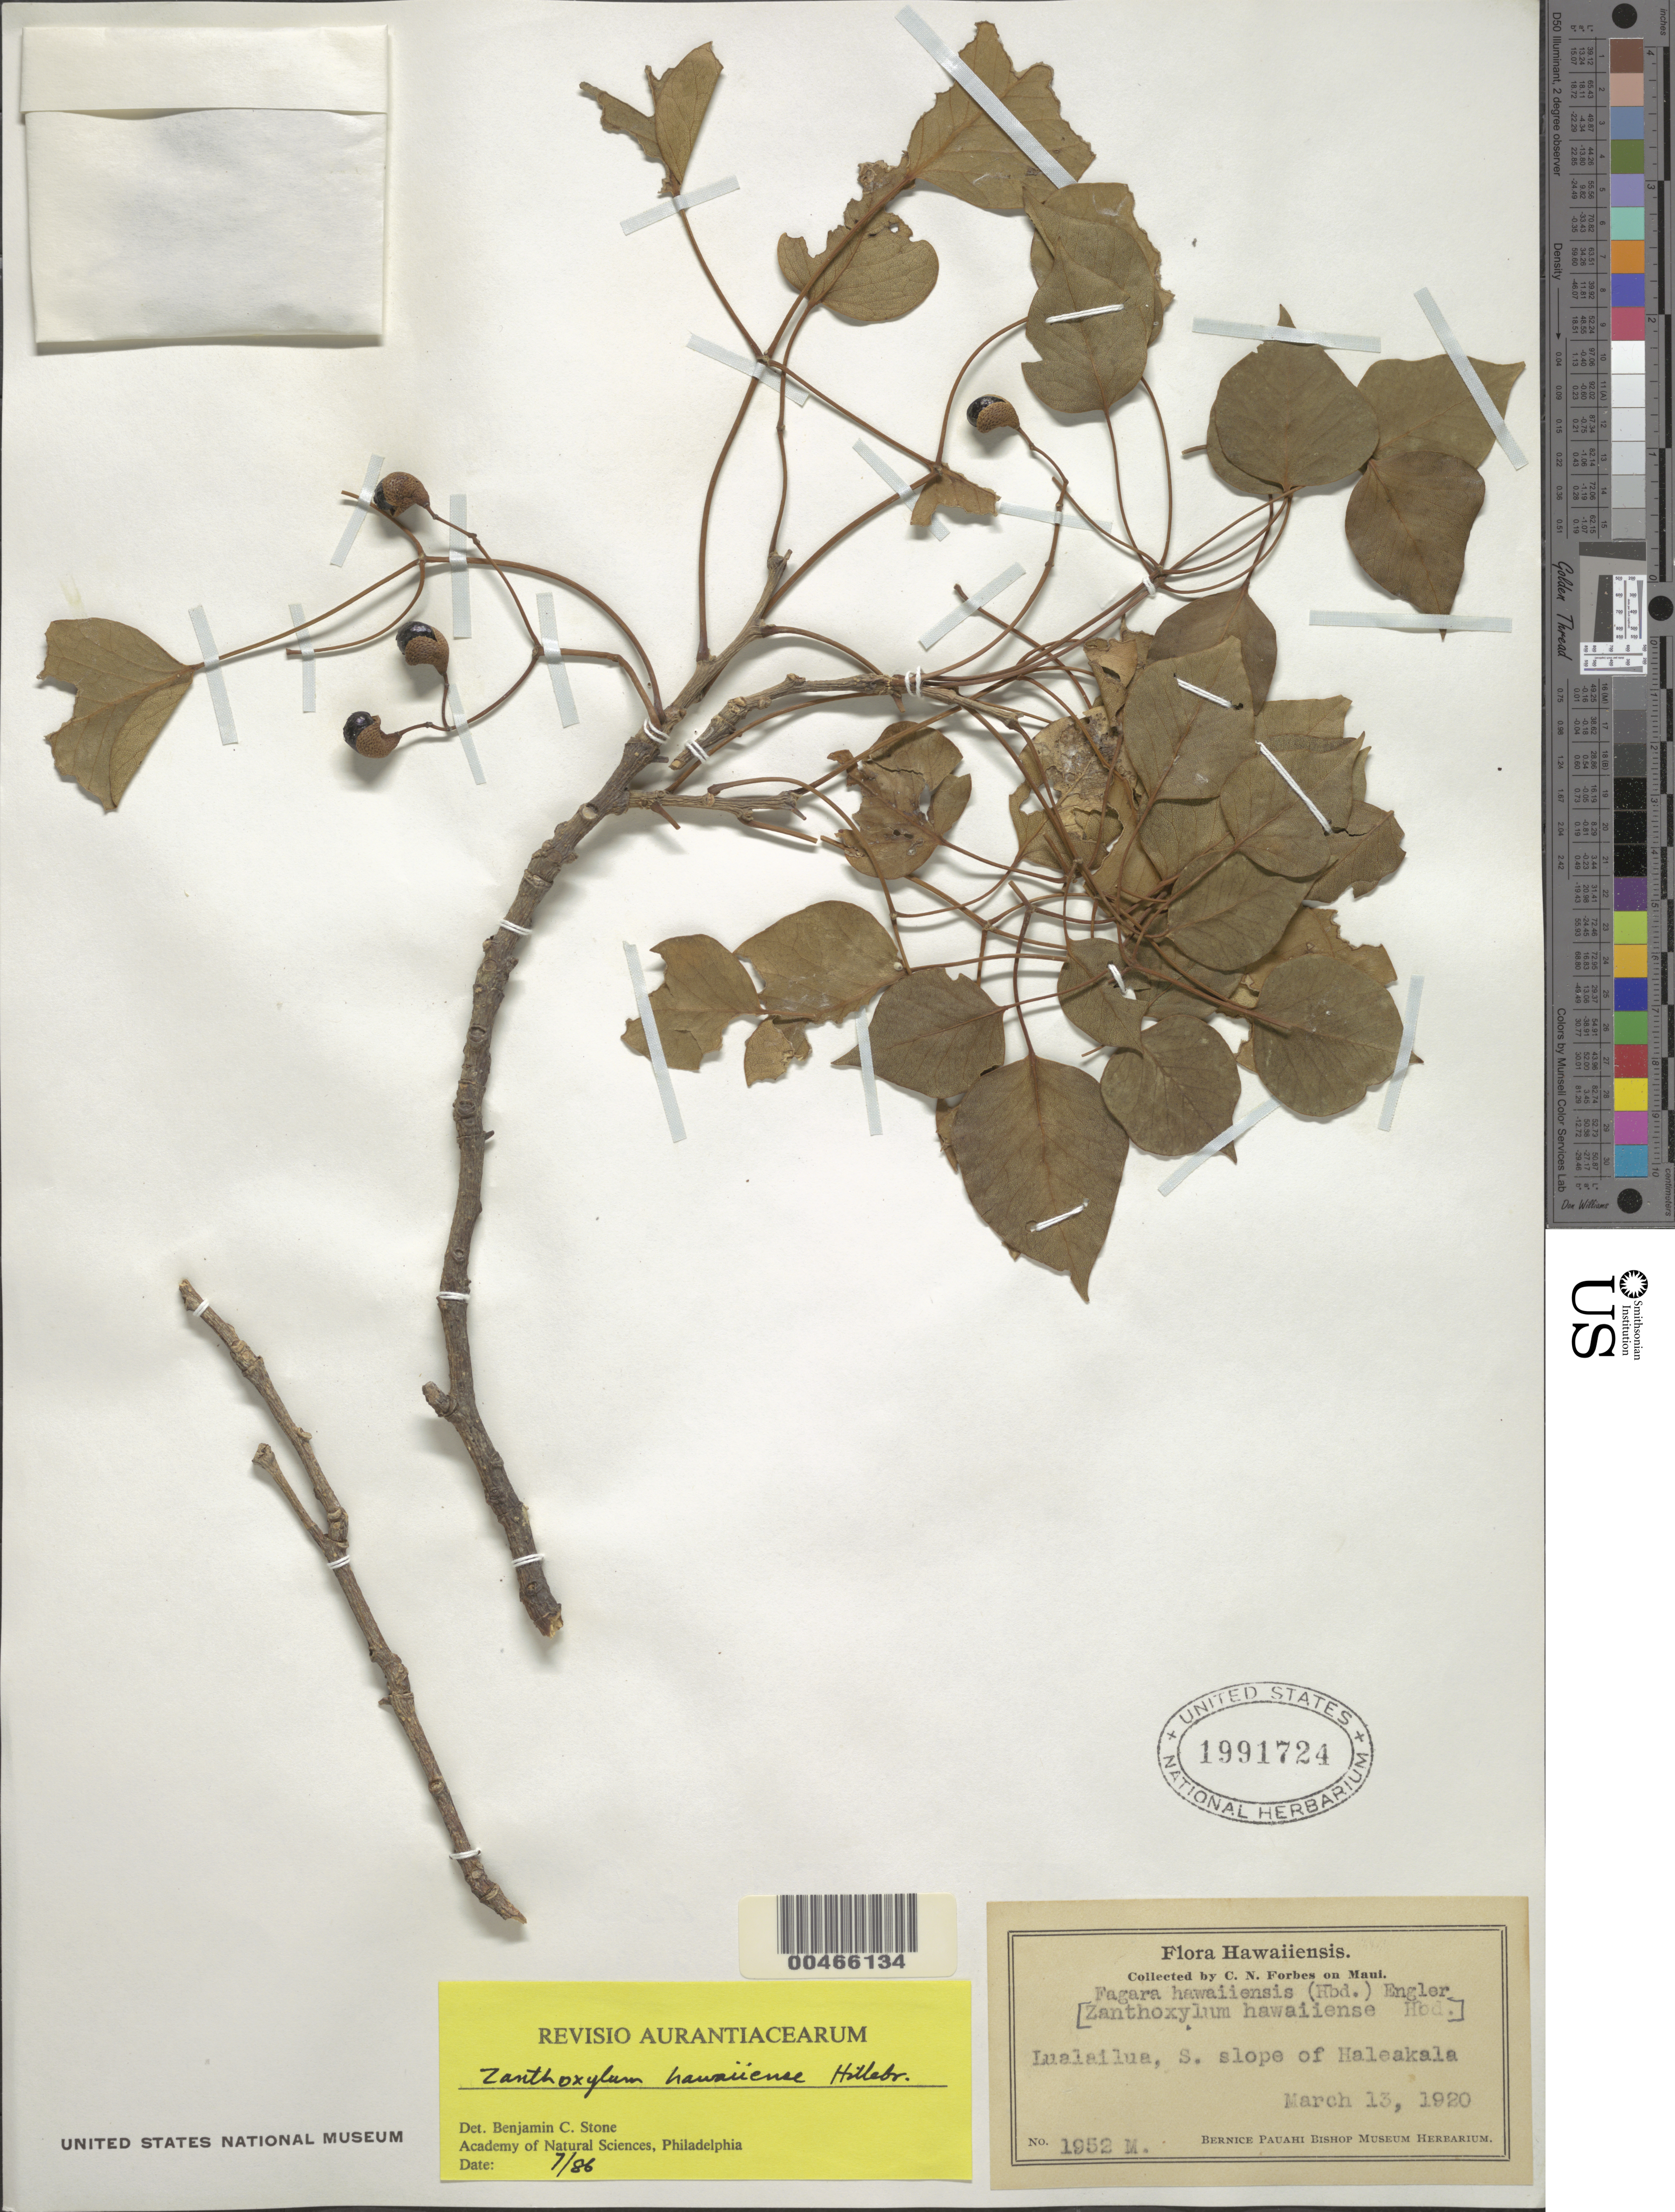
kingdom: Plantae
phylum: Tracheophyta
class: Magnoliopsida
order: Sapindales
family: Rutaceae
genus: Zanthoxylum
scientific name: Zanthoxylum hawaiiense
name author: Hillebr.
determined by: Stone, Benjamin C.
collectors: C. N. Forbes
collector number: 1952.M.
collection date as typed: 13 Mar 1920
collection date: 1920-03-13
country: United States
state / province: Hawaii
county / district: Maui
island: Maui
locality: Lualailua, S slope of Haleakala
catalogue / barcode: US 1991724